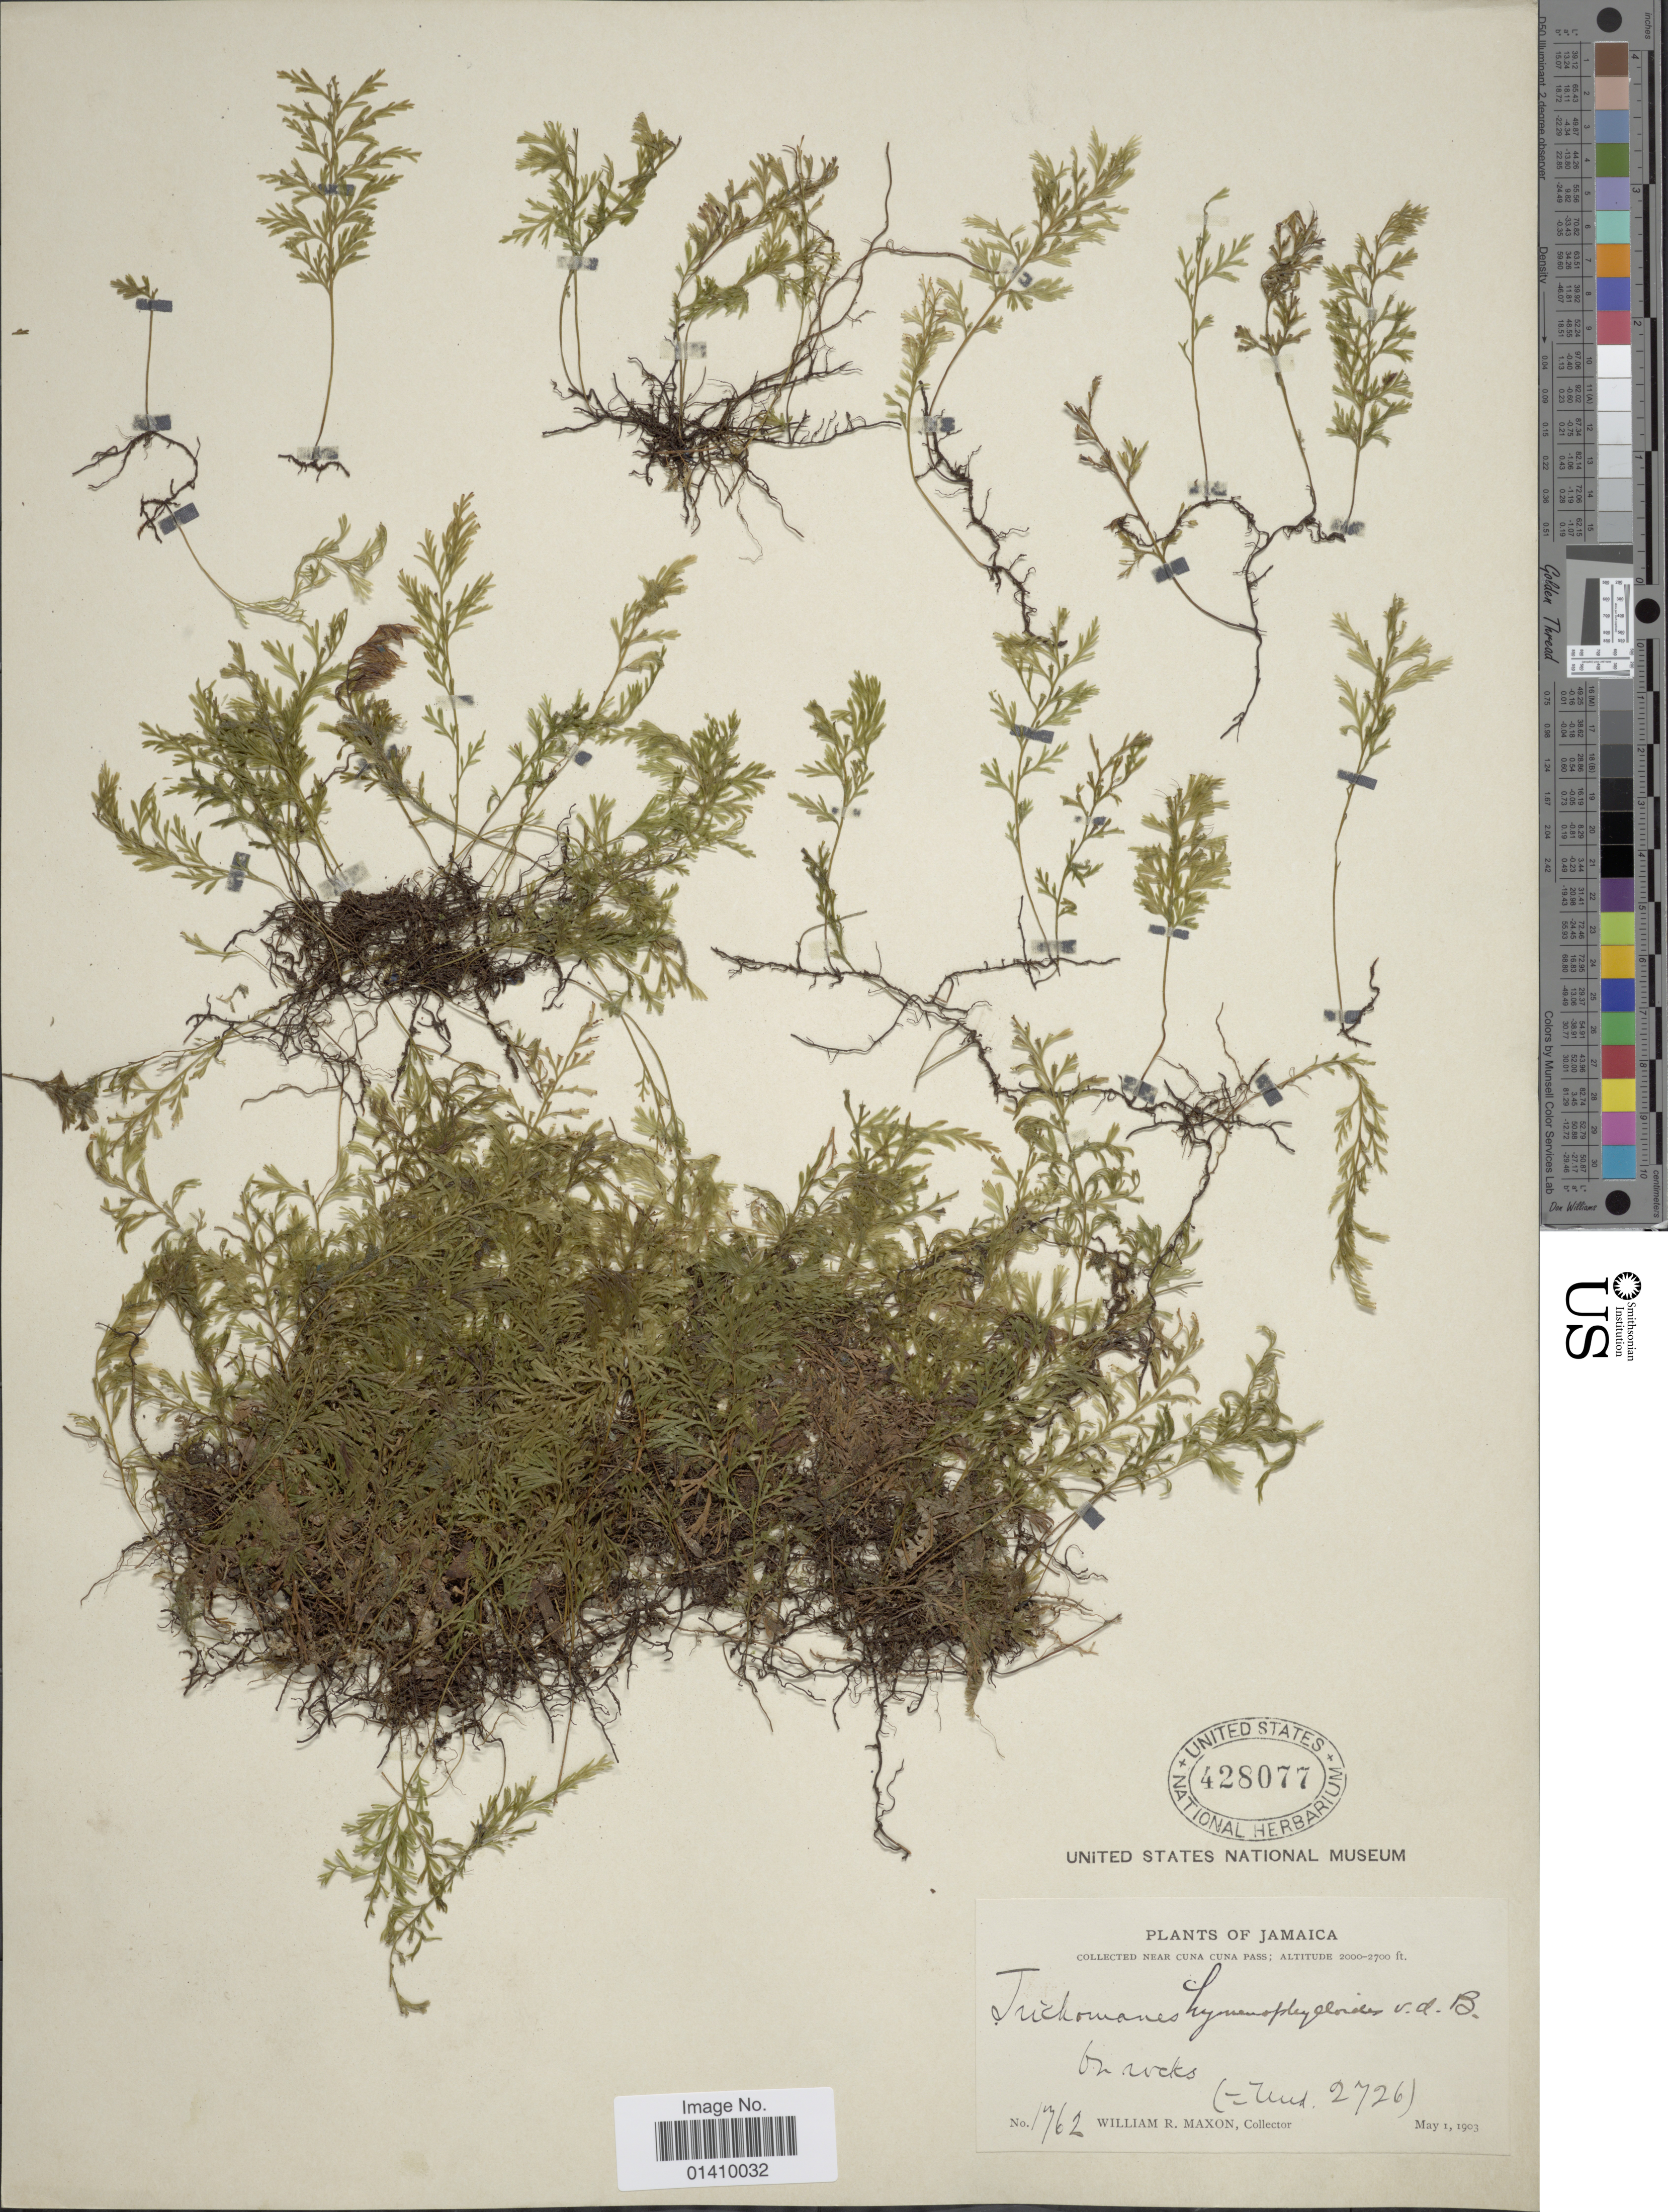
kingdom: Plantae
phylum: Tracheophyta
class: Polypodiopsida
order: Hymenophyllales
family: Hymenophyllaceae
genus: Polyphlebium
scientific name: Polyphlebium hymenophylloides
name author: (Bosch) Ebihara & Dubuisson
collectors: W. R. Maxon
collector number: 1762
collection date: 1903-05-01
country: Jamaica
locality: Near Cuna Cuna Pass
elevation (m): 610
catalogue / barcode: US 428077